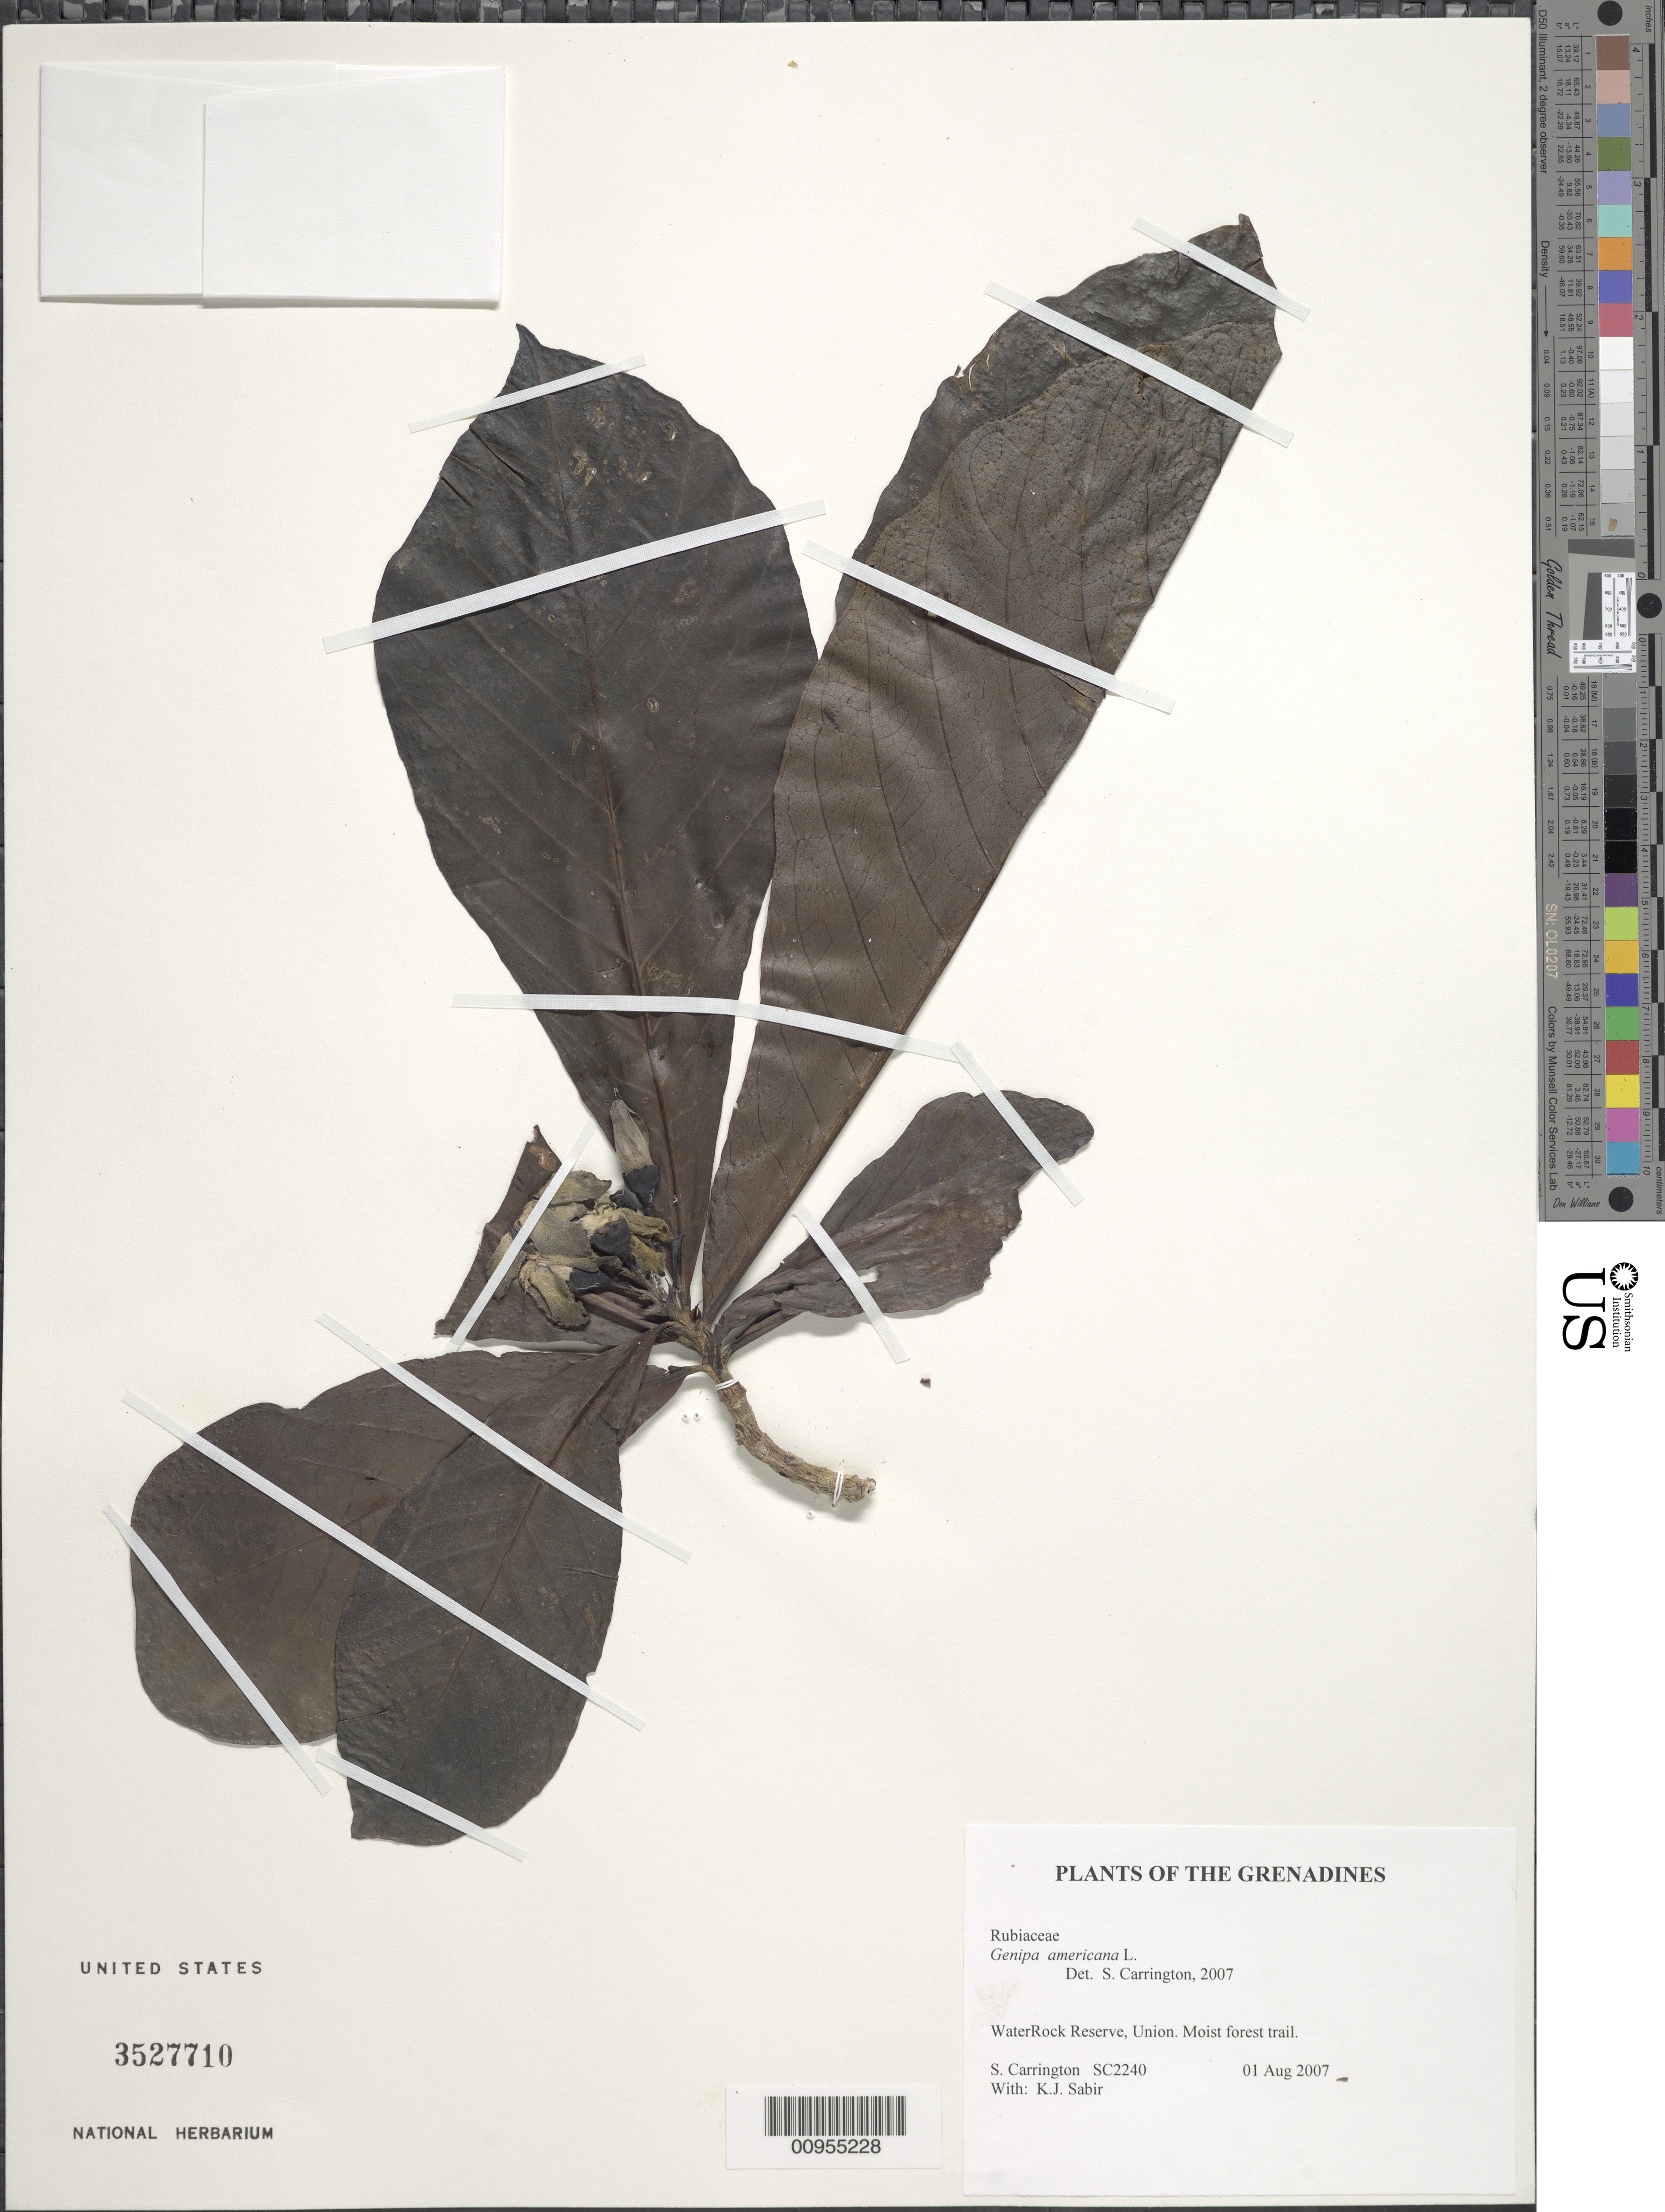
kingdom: Plantae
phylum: Tracheophyta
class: Magnoliopsida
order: Gentianales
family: Rubiaceae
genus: Genipa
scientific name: Genipa americana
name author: L.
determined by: Carrington, C. M. S.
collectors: C. M. S. Carrington & K. Sabir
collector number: SC 2240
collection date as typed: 01 Aug 2007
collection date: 2007-08-01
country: St. Vincent - Grenadines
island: Union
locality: WaterRock Reserve, Union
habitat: moist forest trail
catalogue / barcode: US 3527710